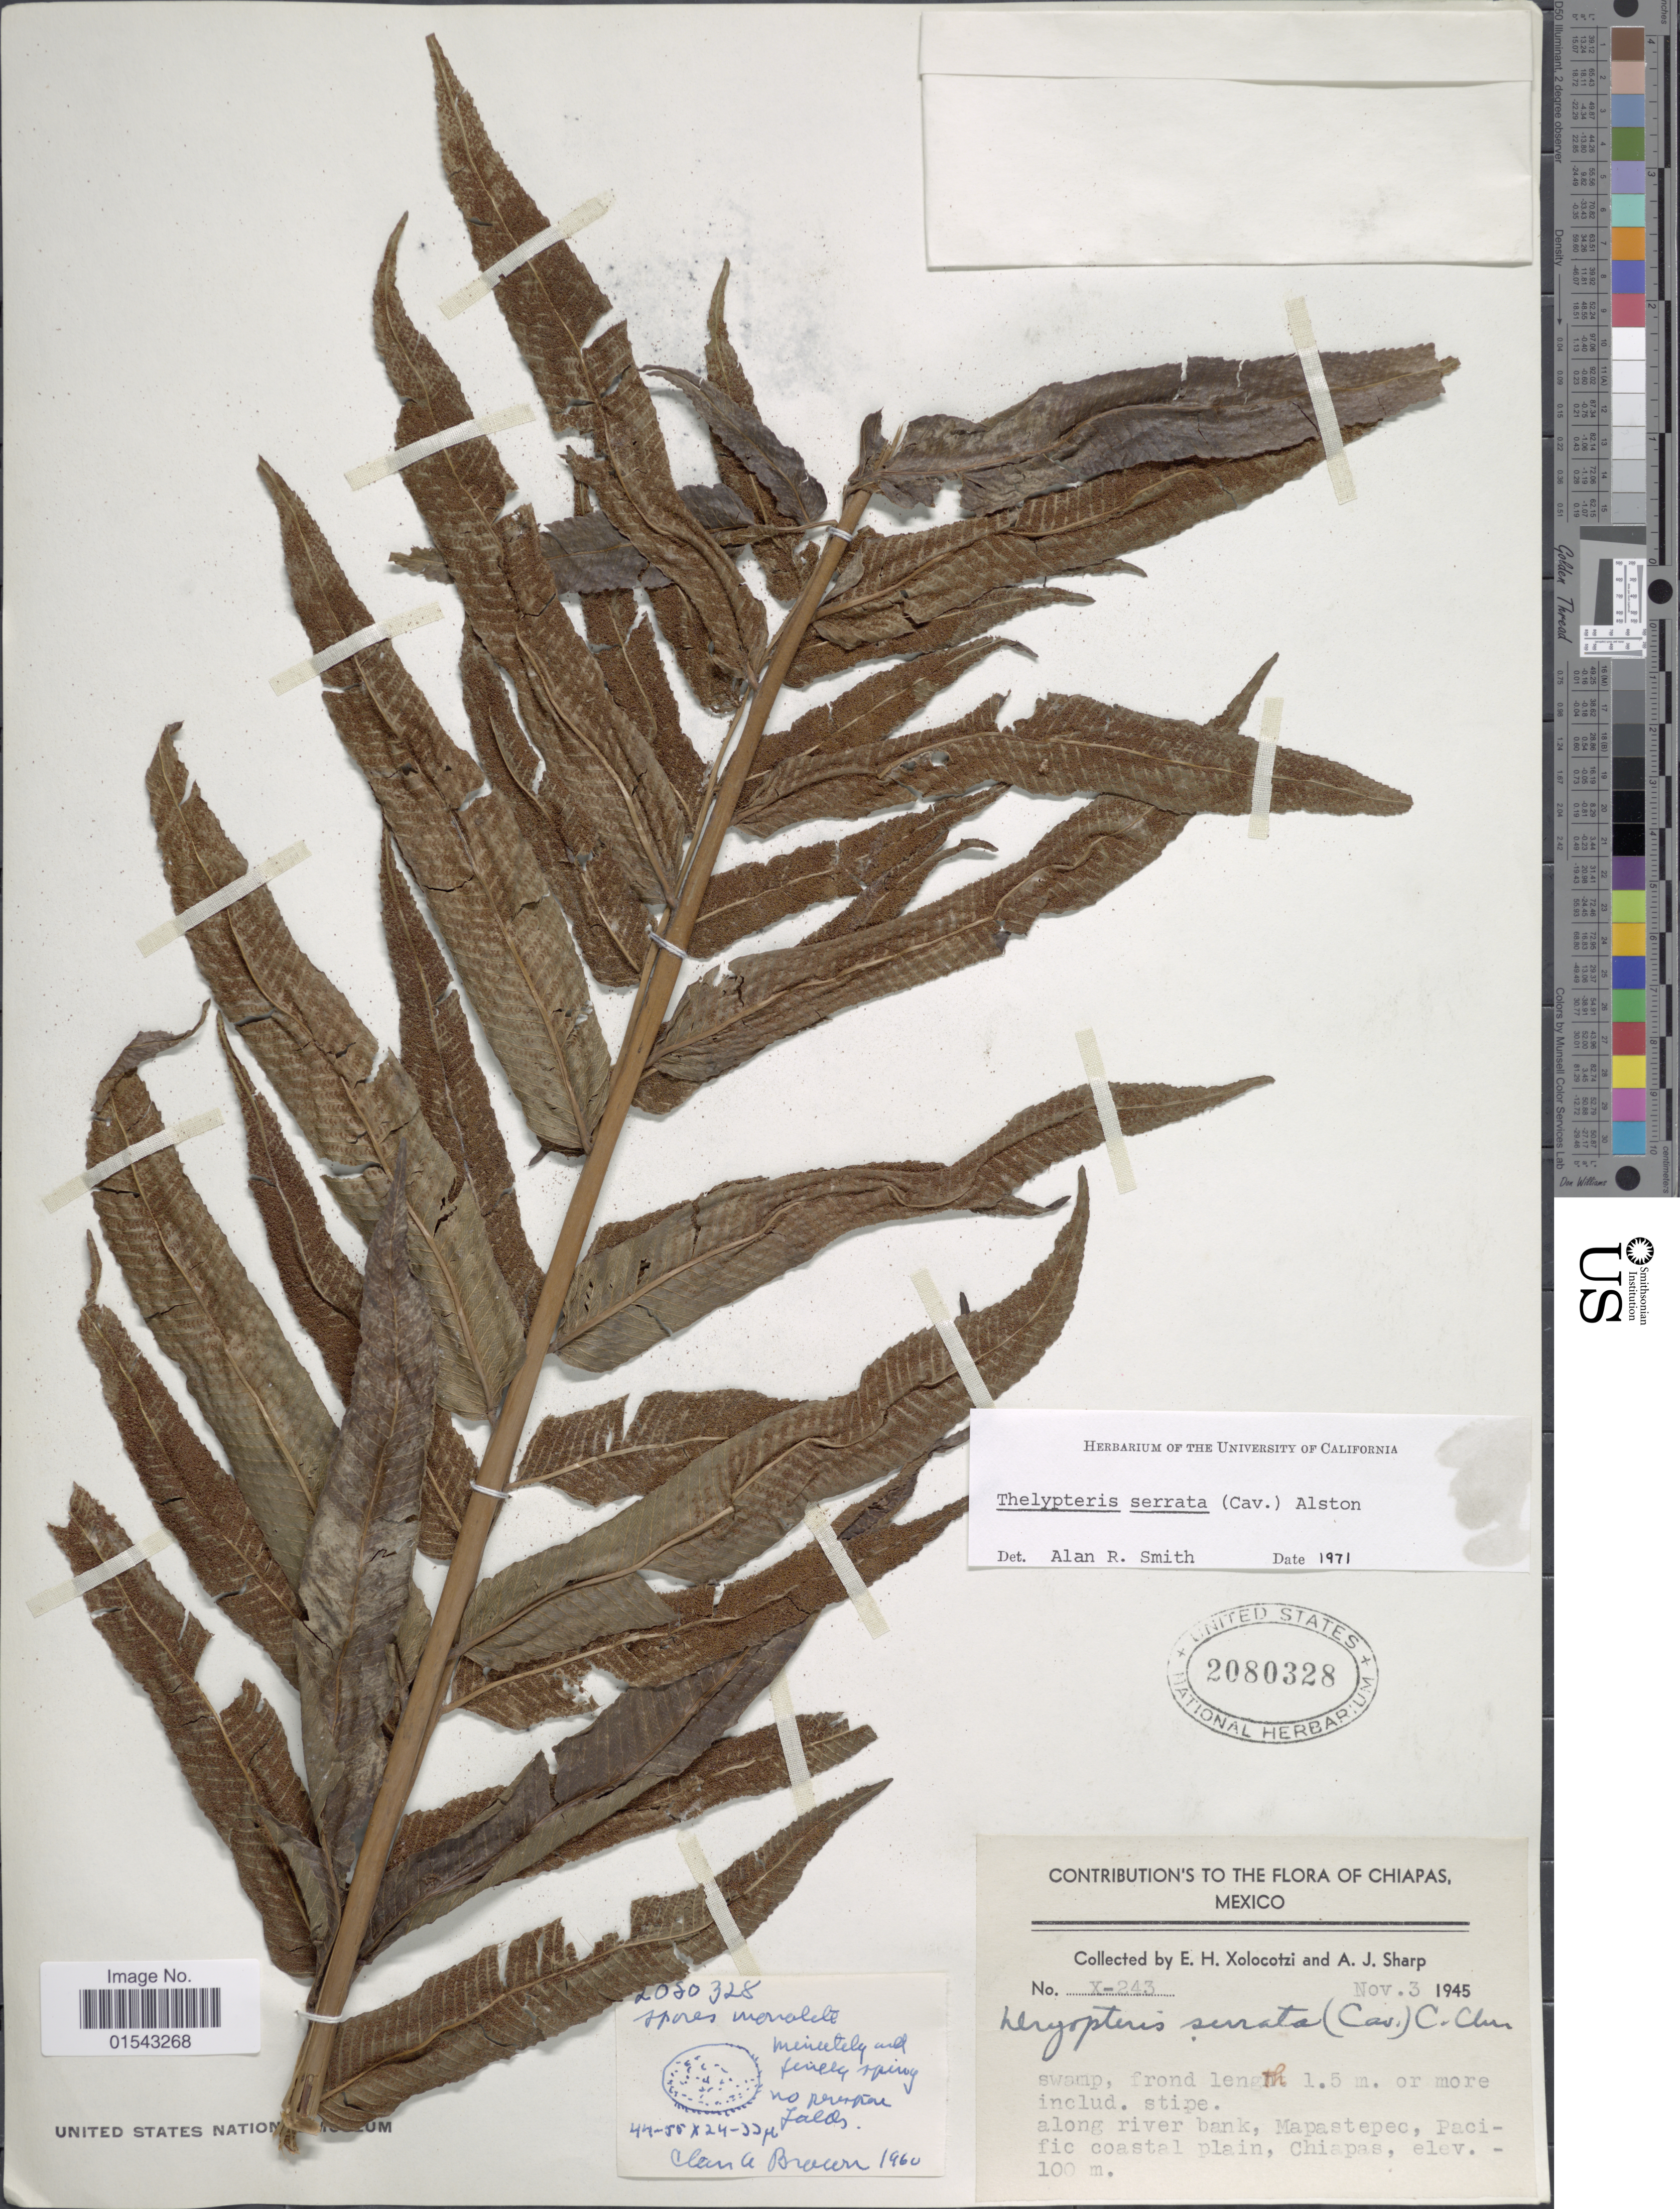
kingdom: Plantae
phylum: Tracheophyta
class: Polypodiopsida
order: Polypodiales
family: Thelypteridaceae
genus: Meniscium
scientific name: Meniscium serratum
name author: Cav.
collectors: E. I. Hernández-X. & A. J. Sharp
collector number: X-243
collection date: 1945-11-03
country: Mexico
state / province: Chiapas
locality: Chiapas, Mexico, along river bank Mapastepec, Pacific coastal plain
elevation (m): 100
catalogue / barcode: US 2080328